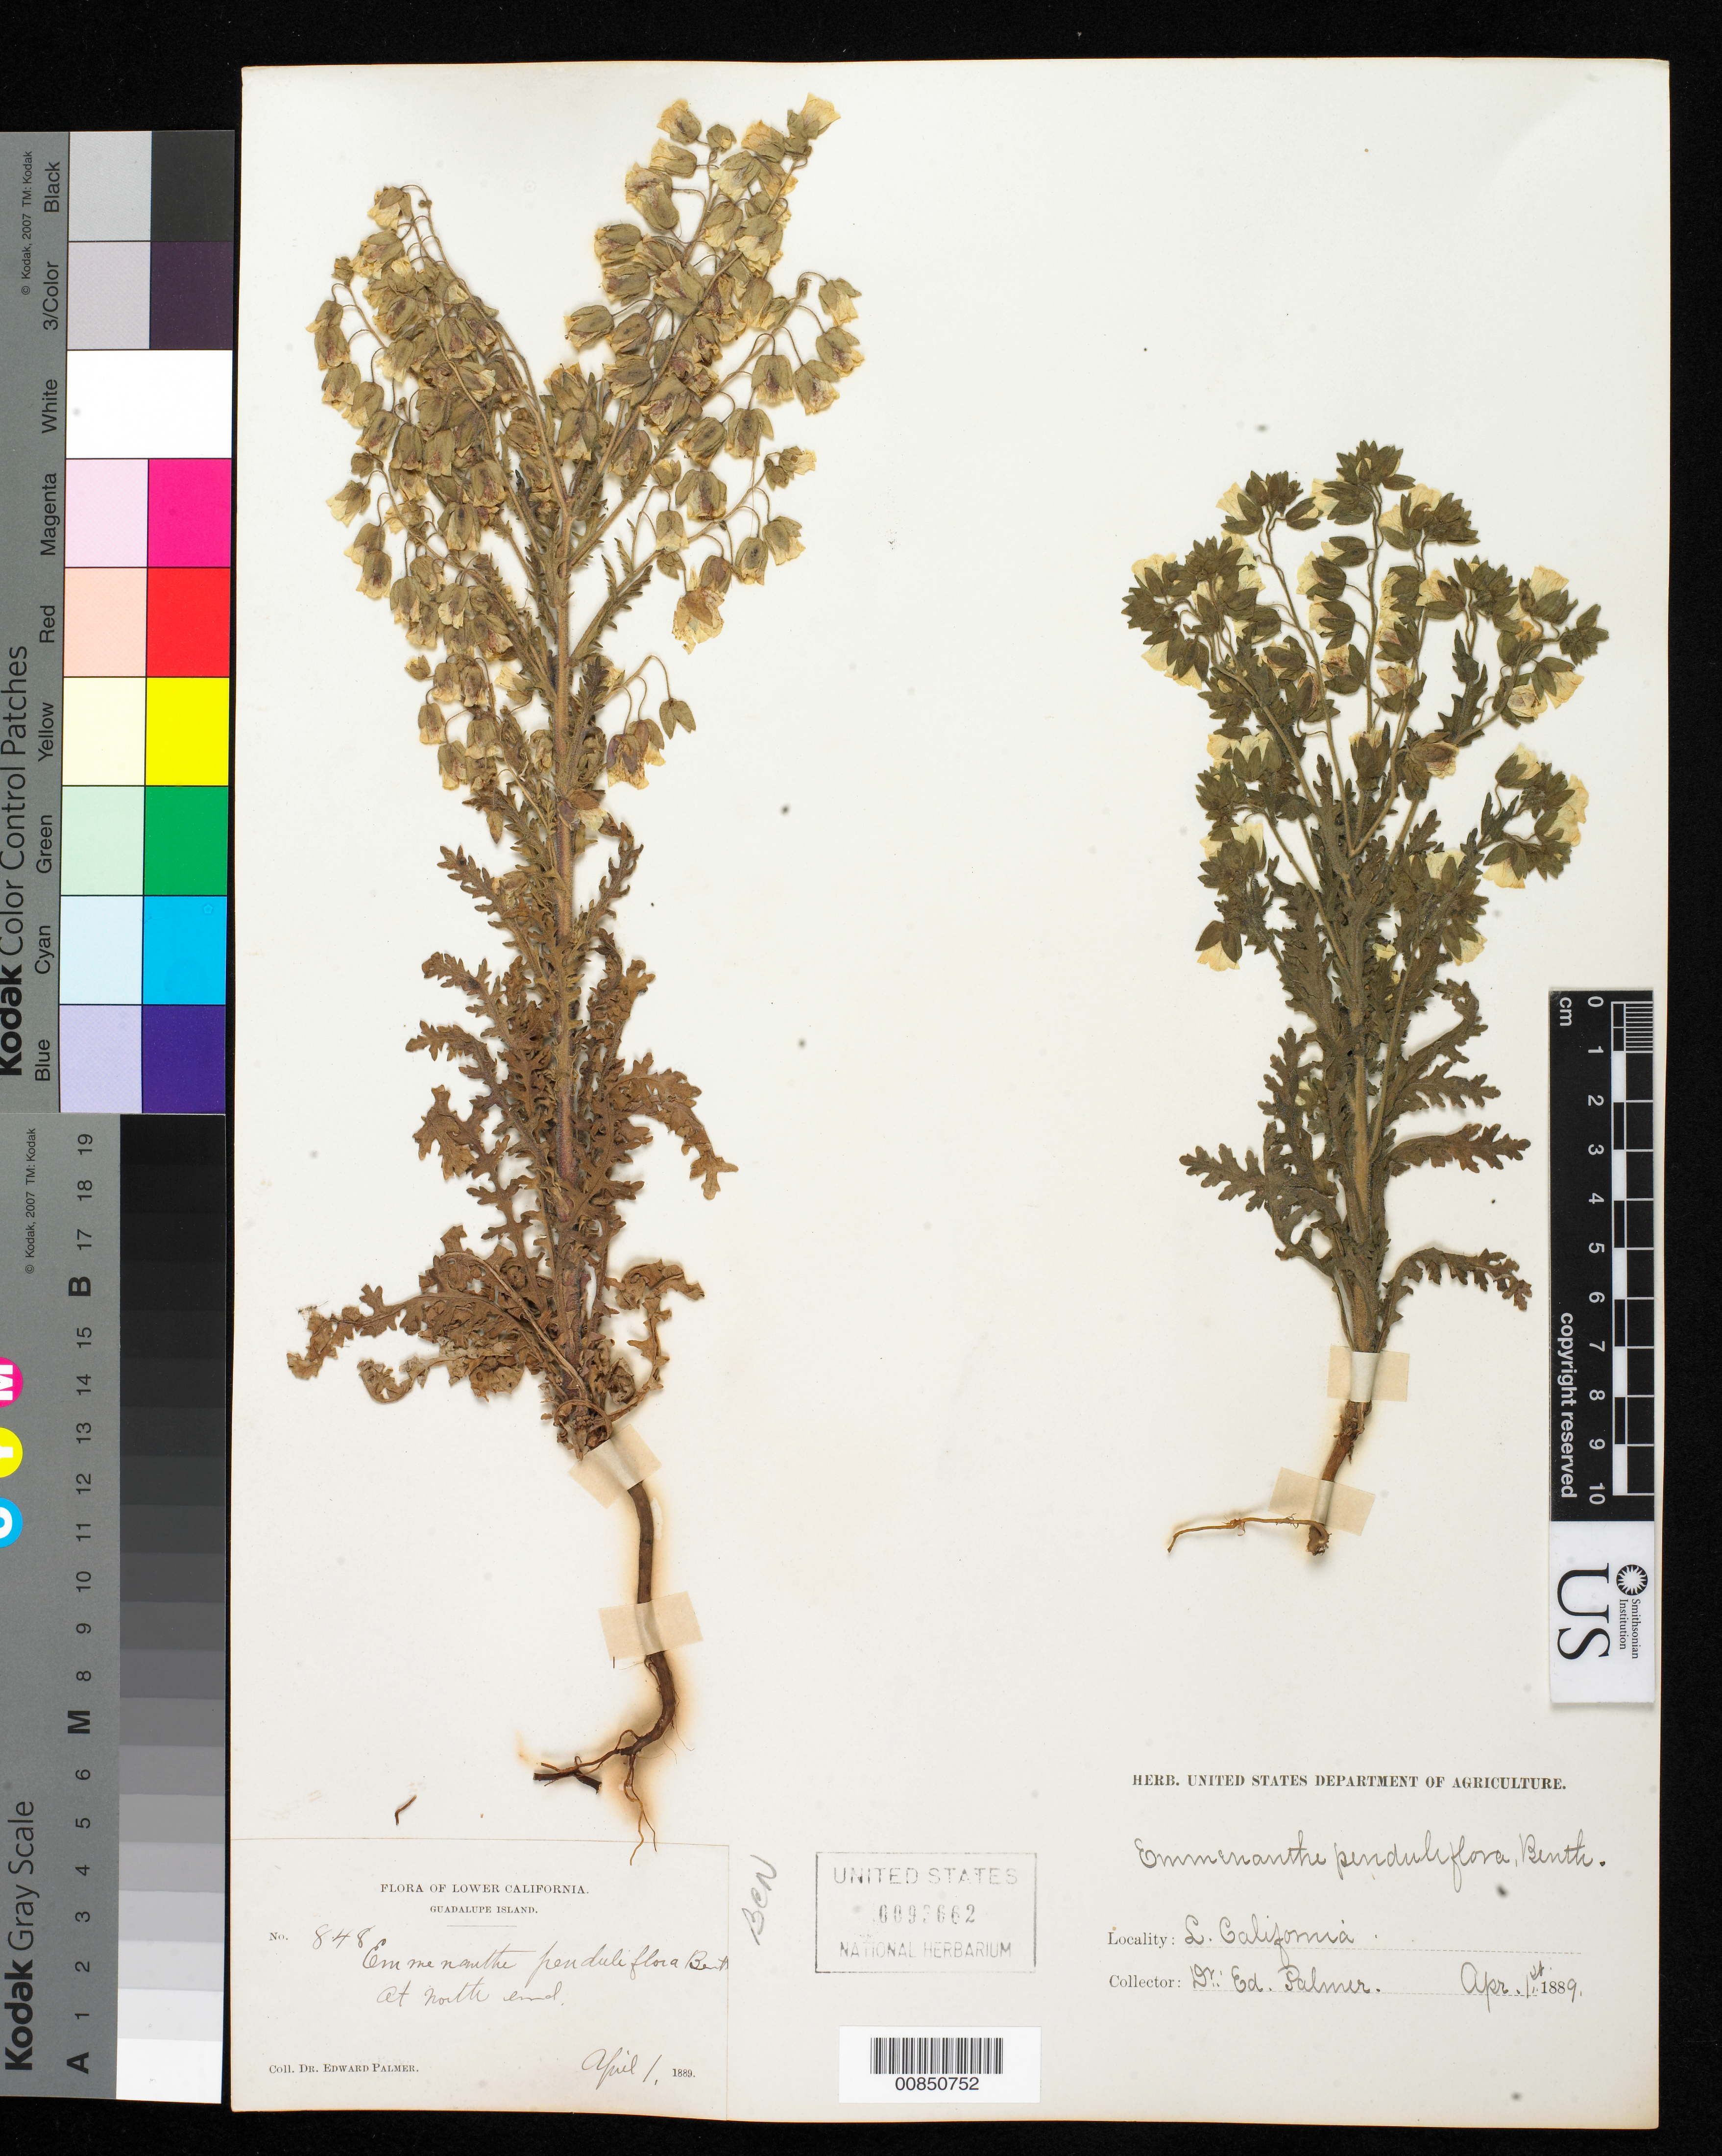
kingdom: Plantae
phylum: Tracheophyta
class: Magnoliopsida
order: Boraginales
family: Hydrophyllaceae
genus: Emmenanthe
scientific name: Emmenanthe penduliflora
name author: Benth.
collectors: E. Palmer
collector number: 848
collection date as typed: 01 Apr 1889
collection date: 1889-04-01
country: Mexico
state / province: Baja California Norte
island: Guadalupe I.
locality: North end of Guadalupe Island, Baja California.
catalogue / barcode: US 93662